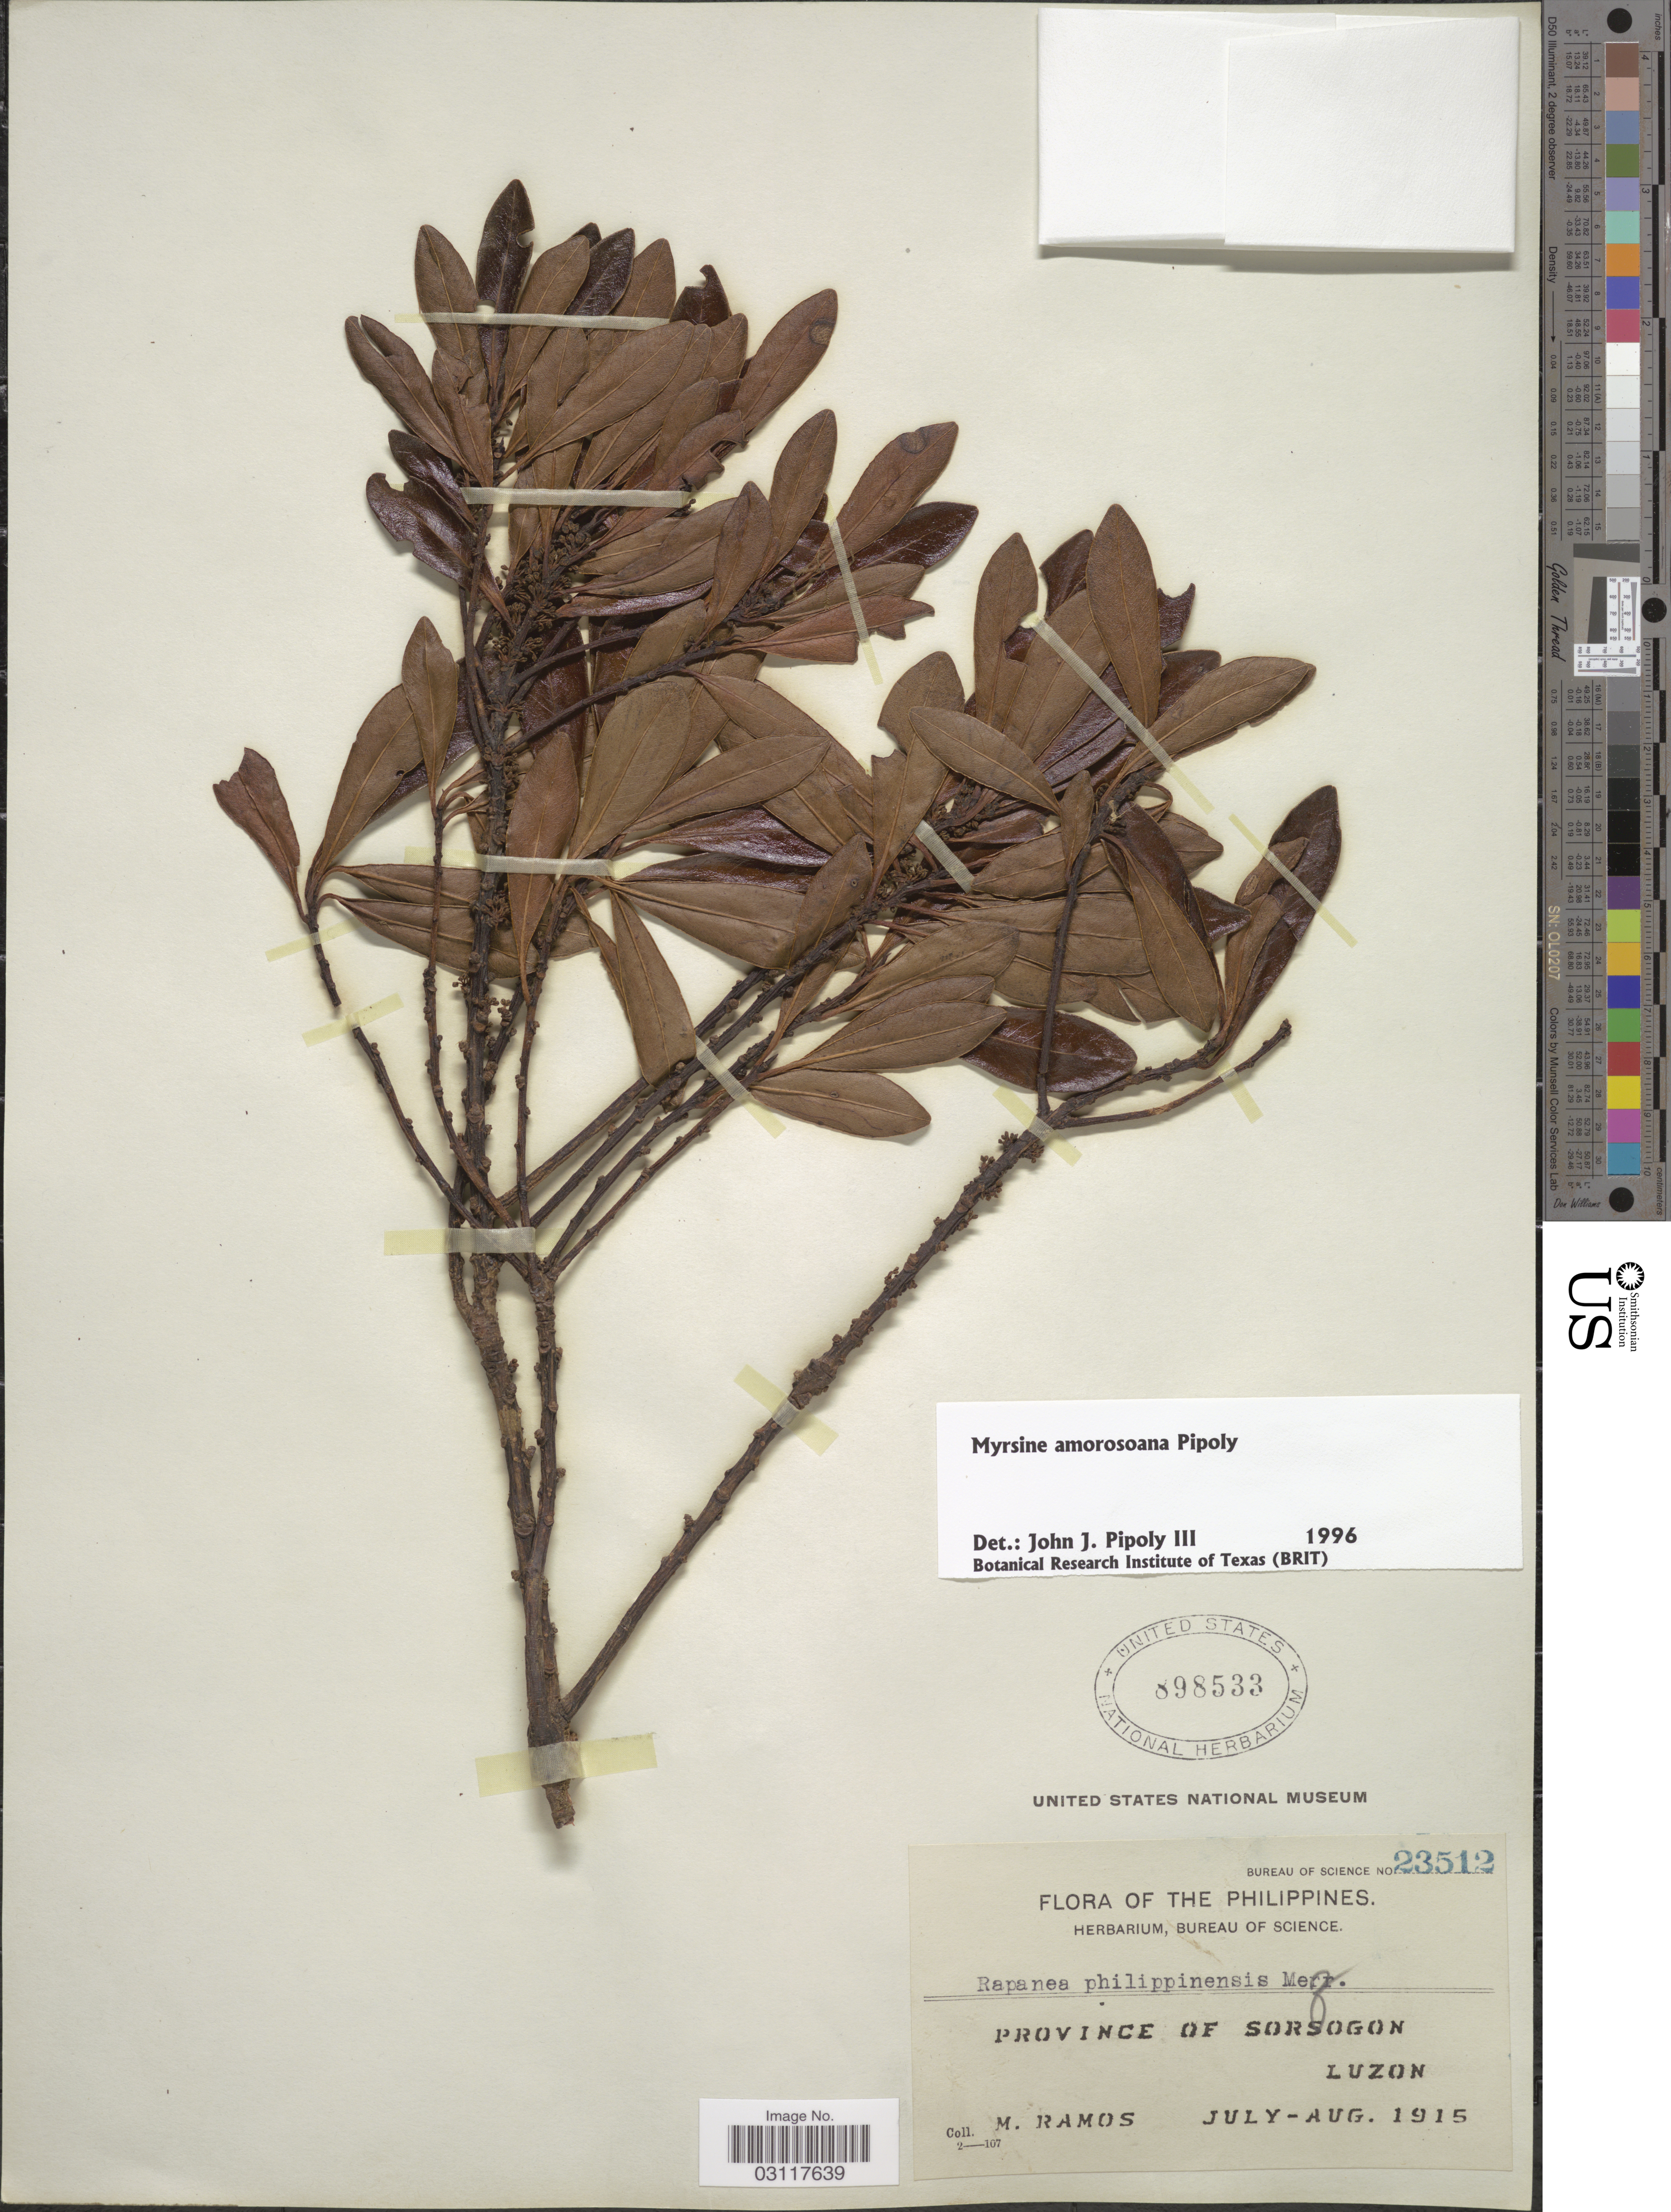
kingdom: Plantae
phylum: Tracheophyta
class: Magnoliopsida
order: Ericales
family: Primulaceae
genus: Myrsine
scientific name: Myrsine sp.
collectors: M. Ramos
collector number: Bureau of Science 23512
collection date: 1915-07/1915-08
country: Philippines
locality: Province of Sorsogon, Luzon.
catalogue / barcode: US 898533